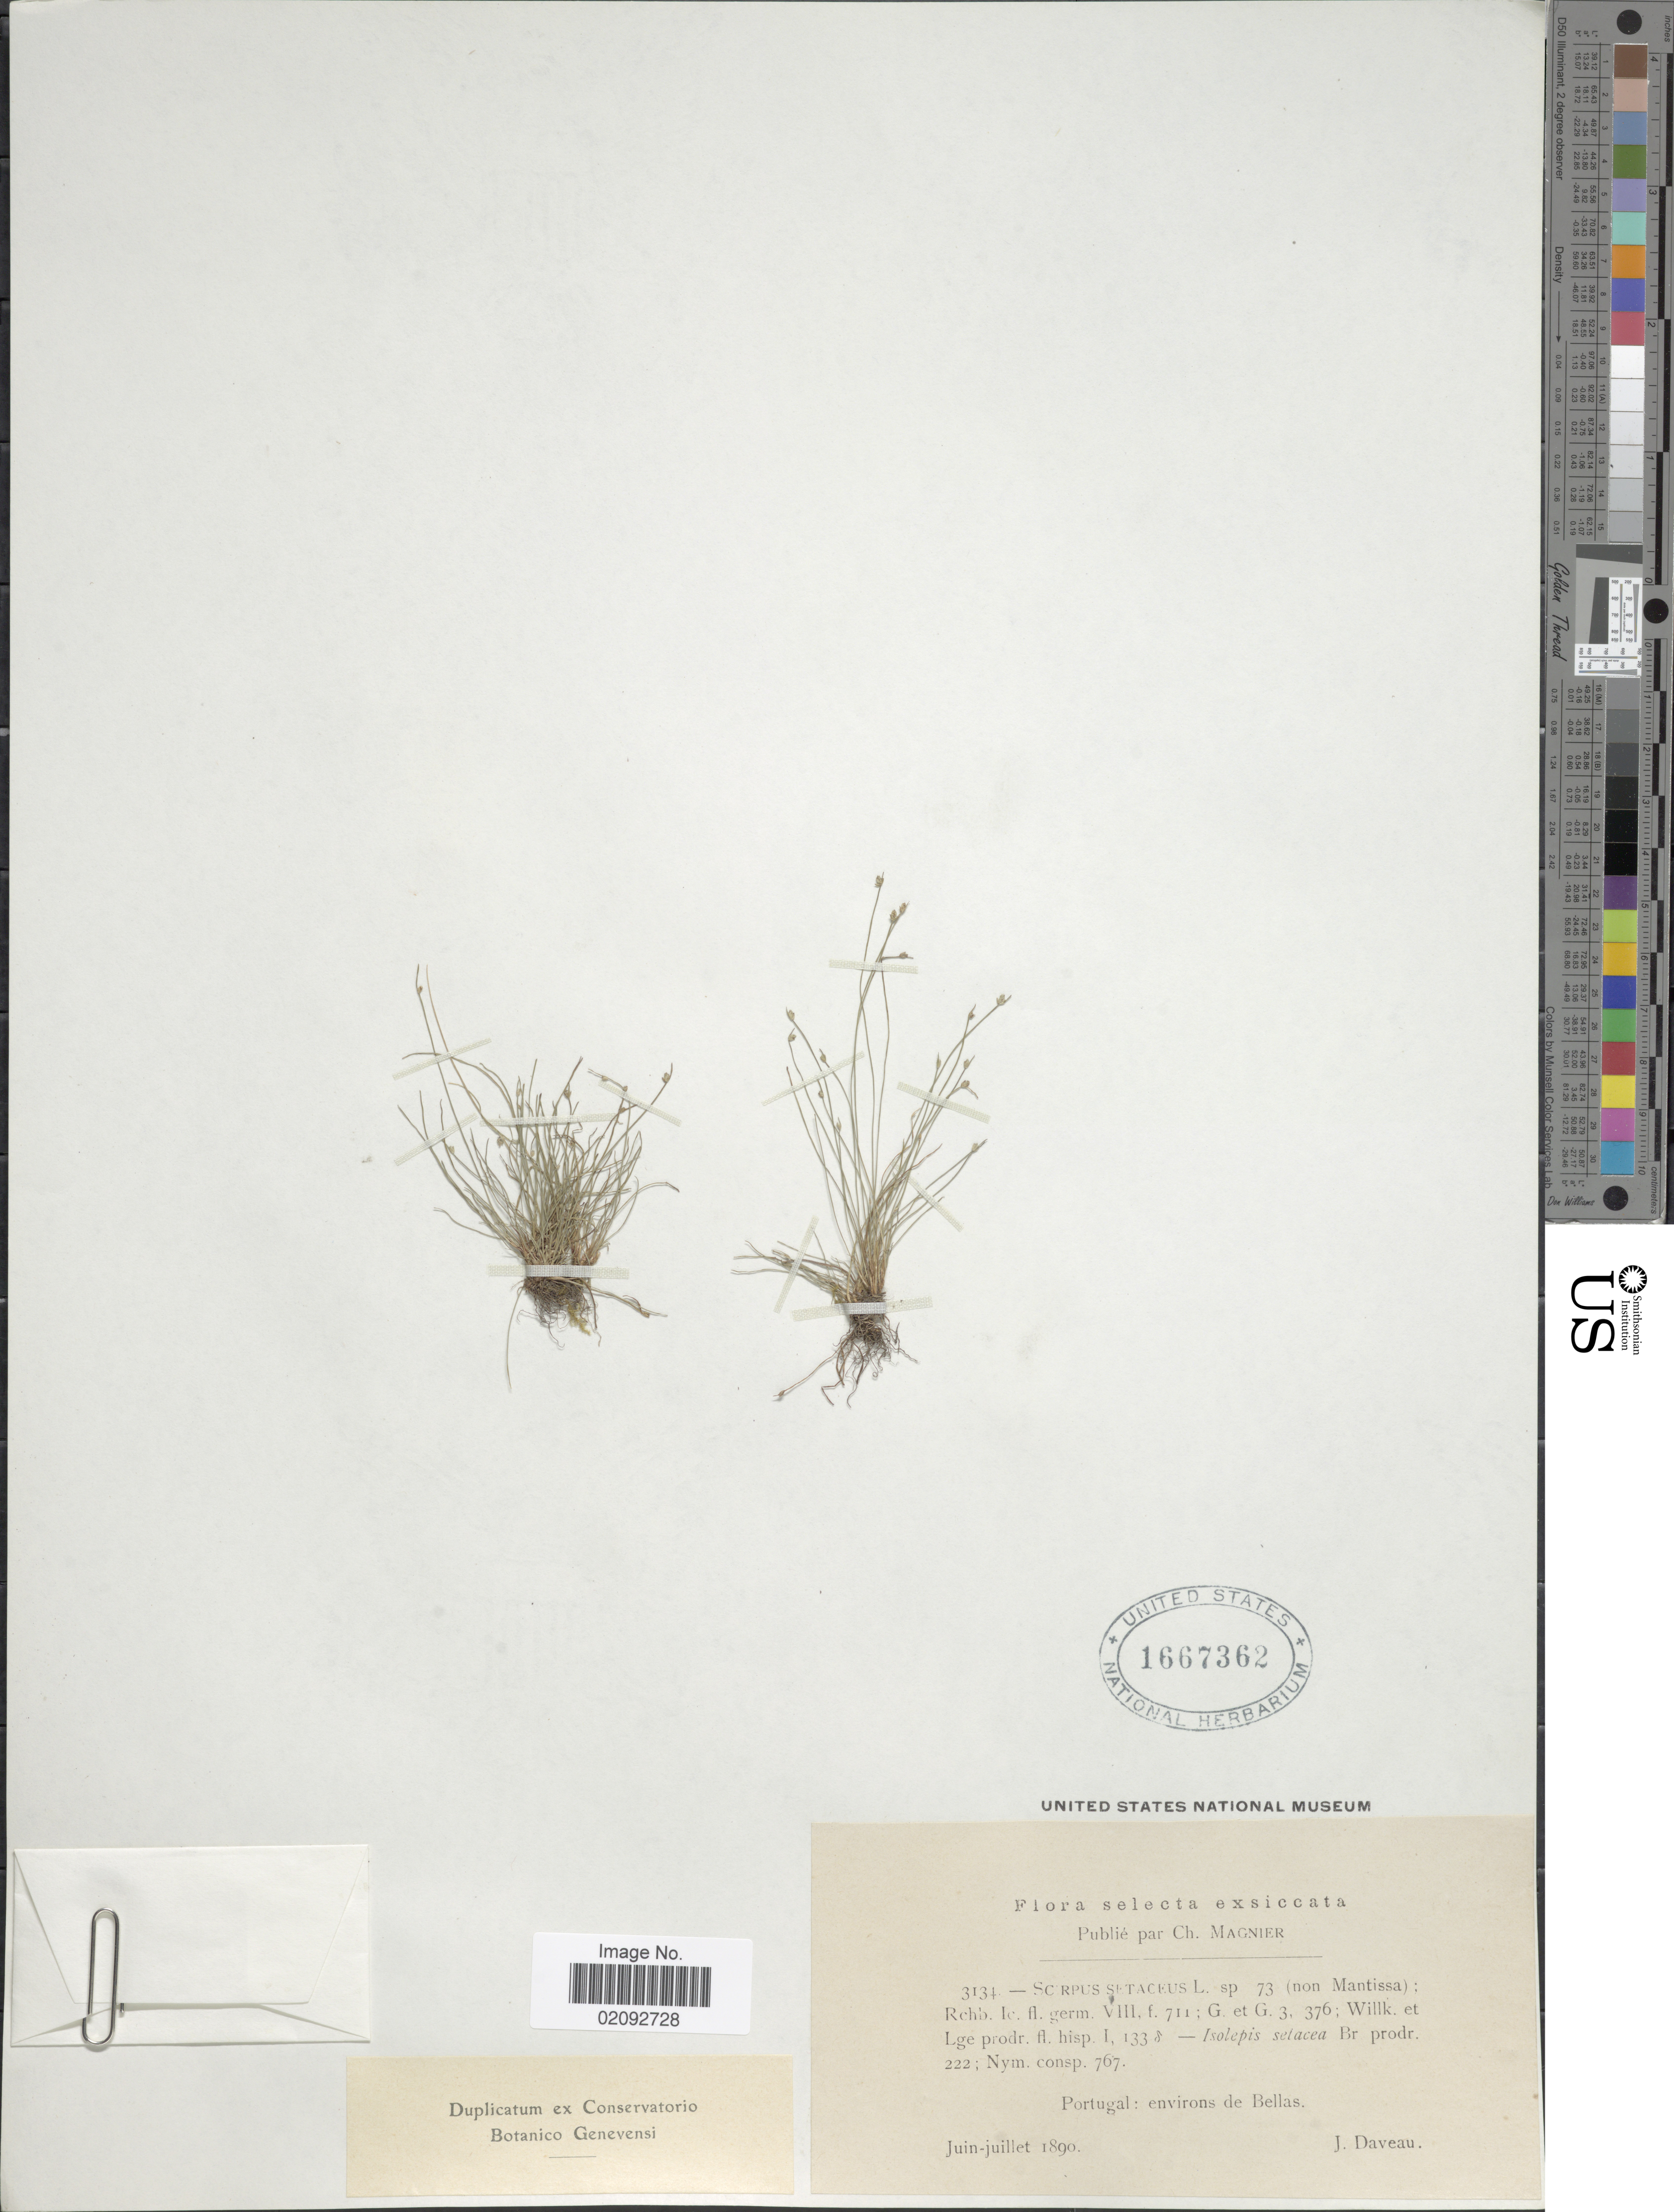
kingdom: Plantae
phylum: Tracheophyta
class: Liliopsida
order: Poales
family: Cyperaceae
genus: Isolepis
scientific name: Isolepis cernua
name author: (Vahl) Roem. & Schult.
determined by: Strong, Mark T., (BOT), Smithsonian Institution - National Museum of Natural History (UNITED STATES)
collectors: J. Daveau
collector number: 3134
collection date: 1890-06/1890-07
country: Portugal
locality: Environs de Bellas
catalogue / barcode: US 1667362